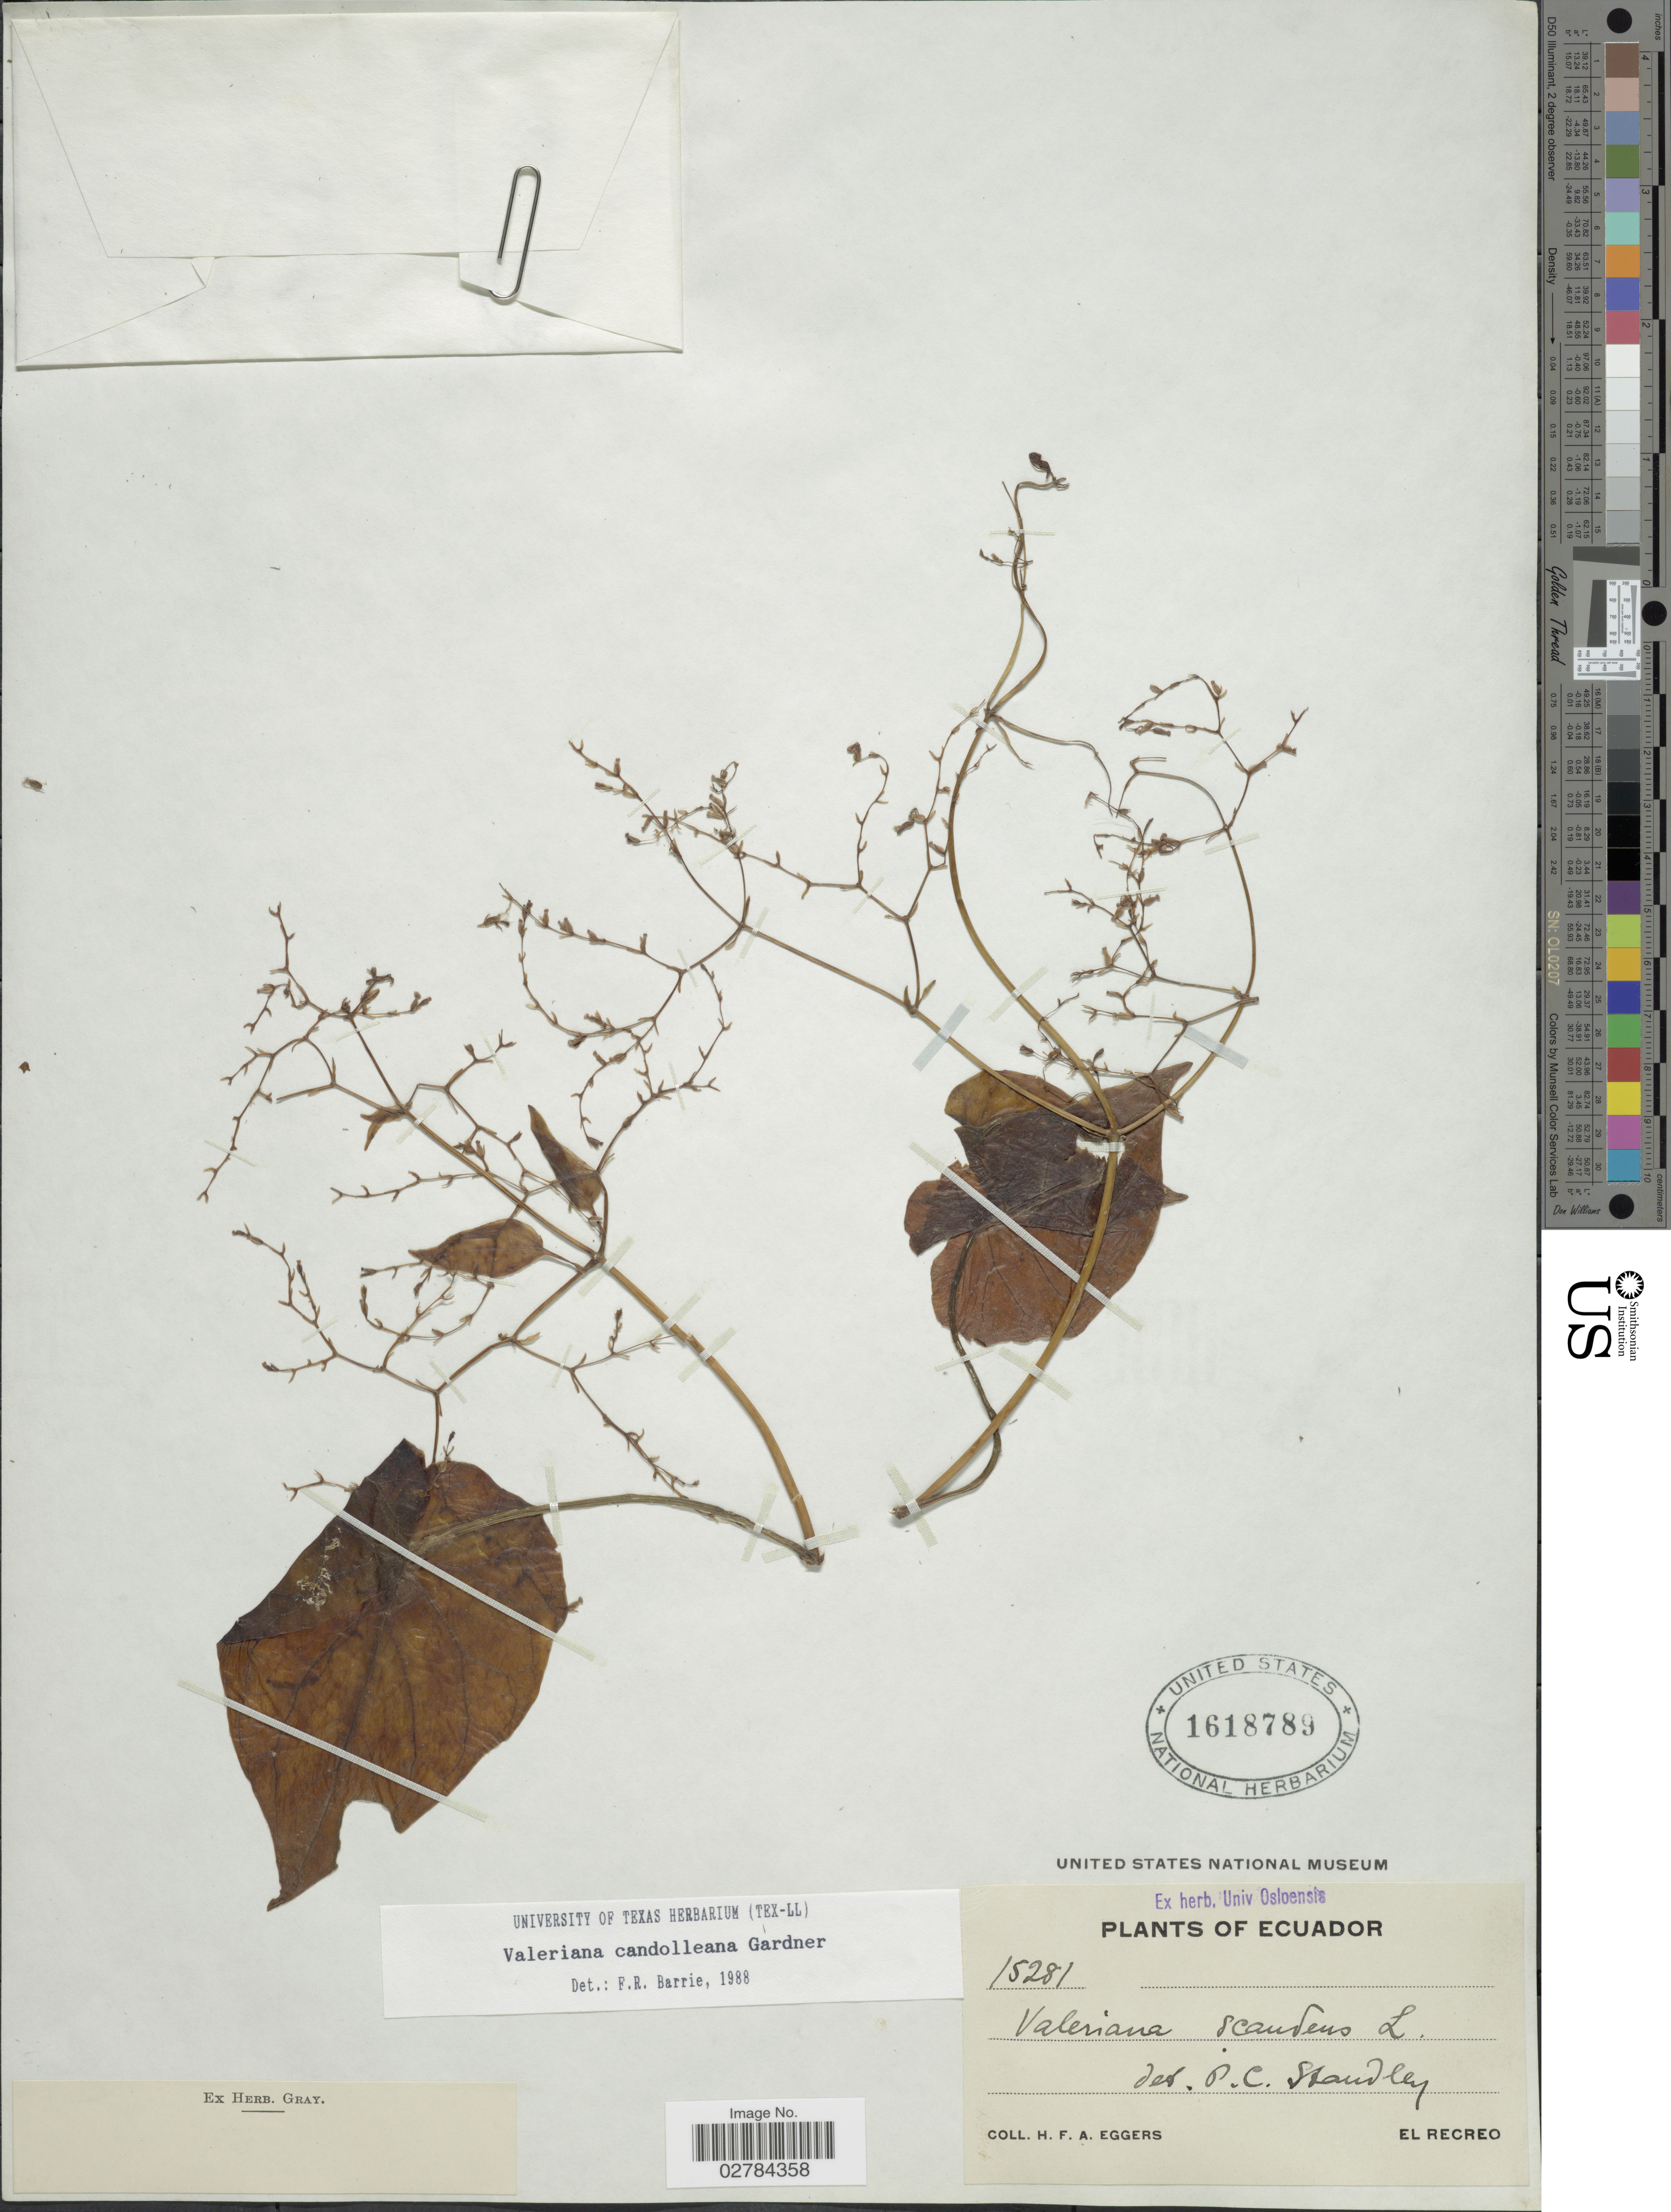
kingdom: Plantae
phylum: Tracheophyta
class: Magnoliopsida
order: Dipsacales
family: Caprifoliaceae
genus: Valeriana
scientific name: Valeriana candolleana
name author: Gardner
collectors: H. F. A. von Eggers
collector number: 15281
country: Ecuador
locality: El Recreo.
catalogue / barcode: US 1618789